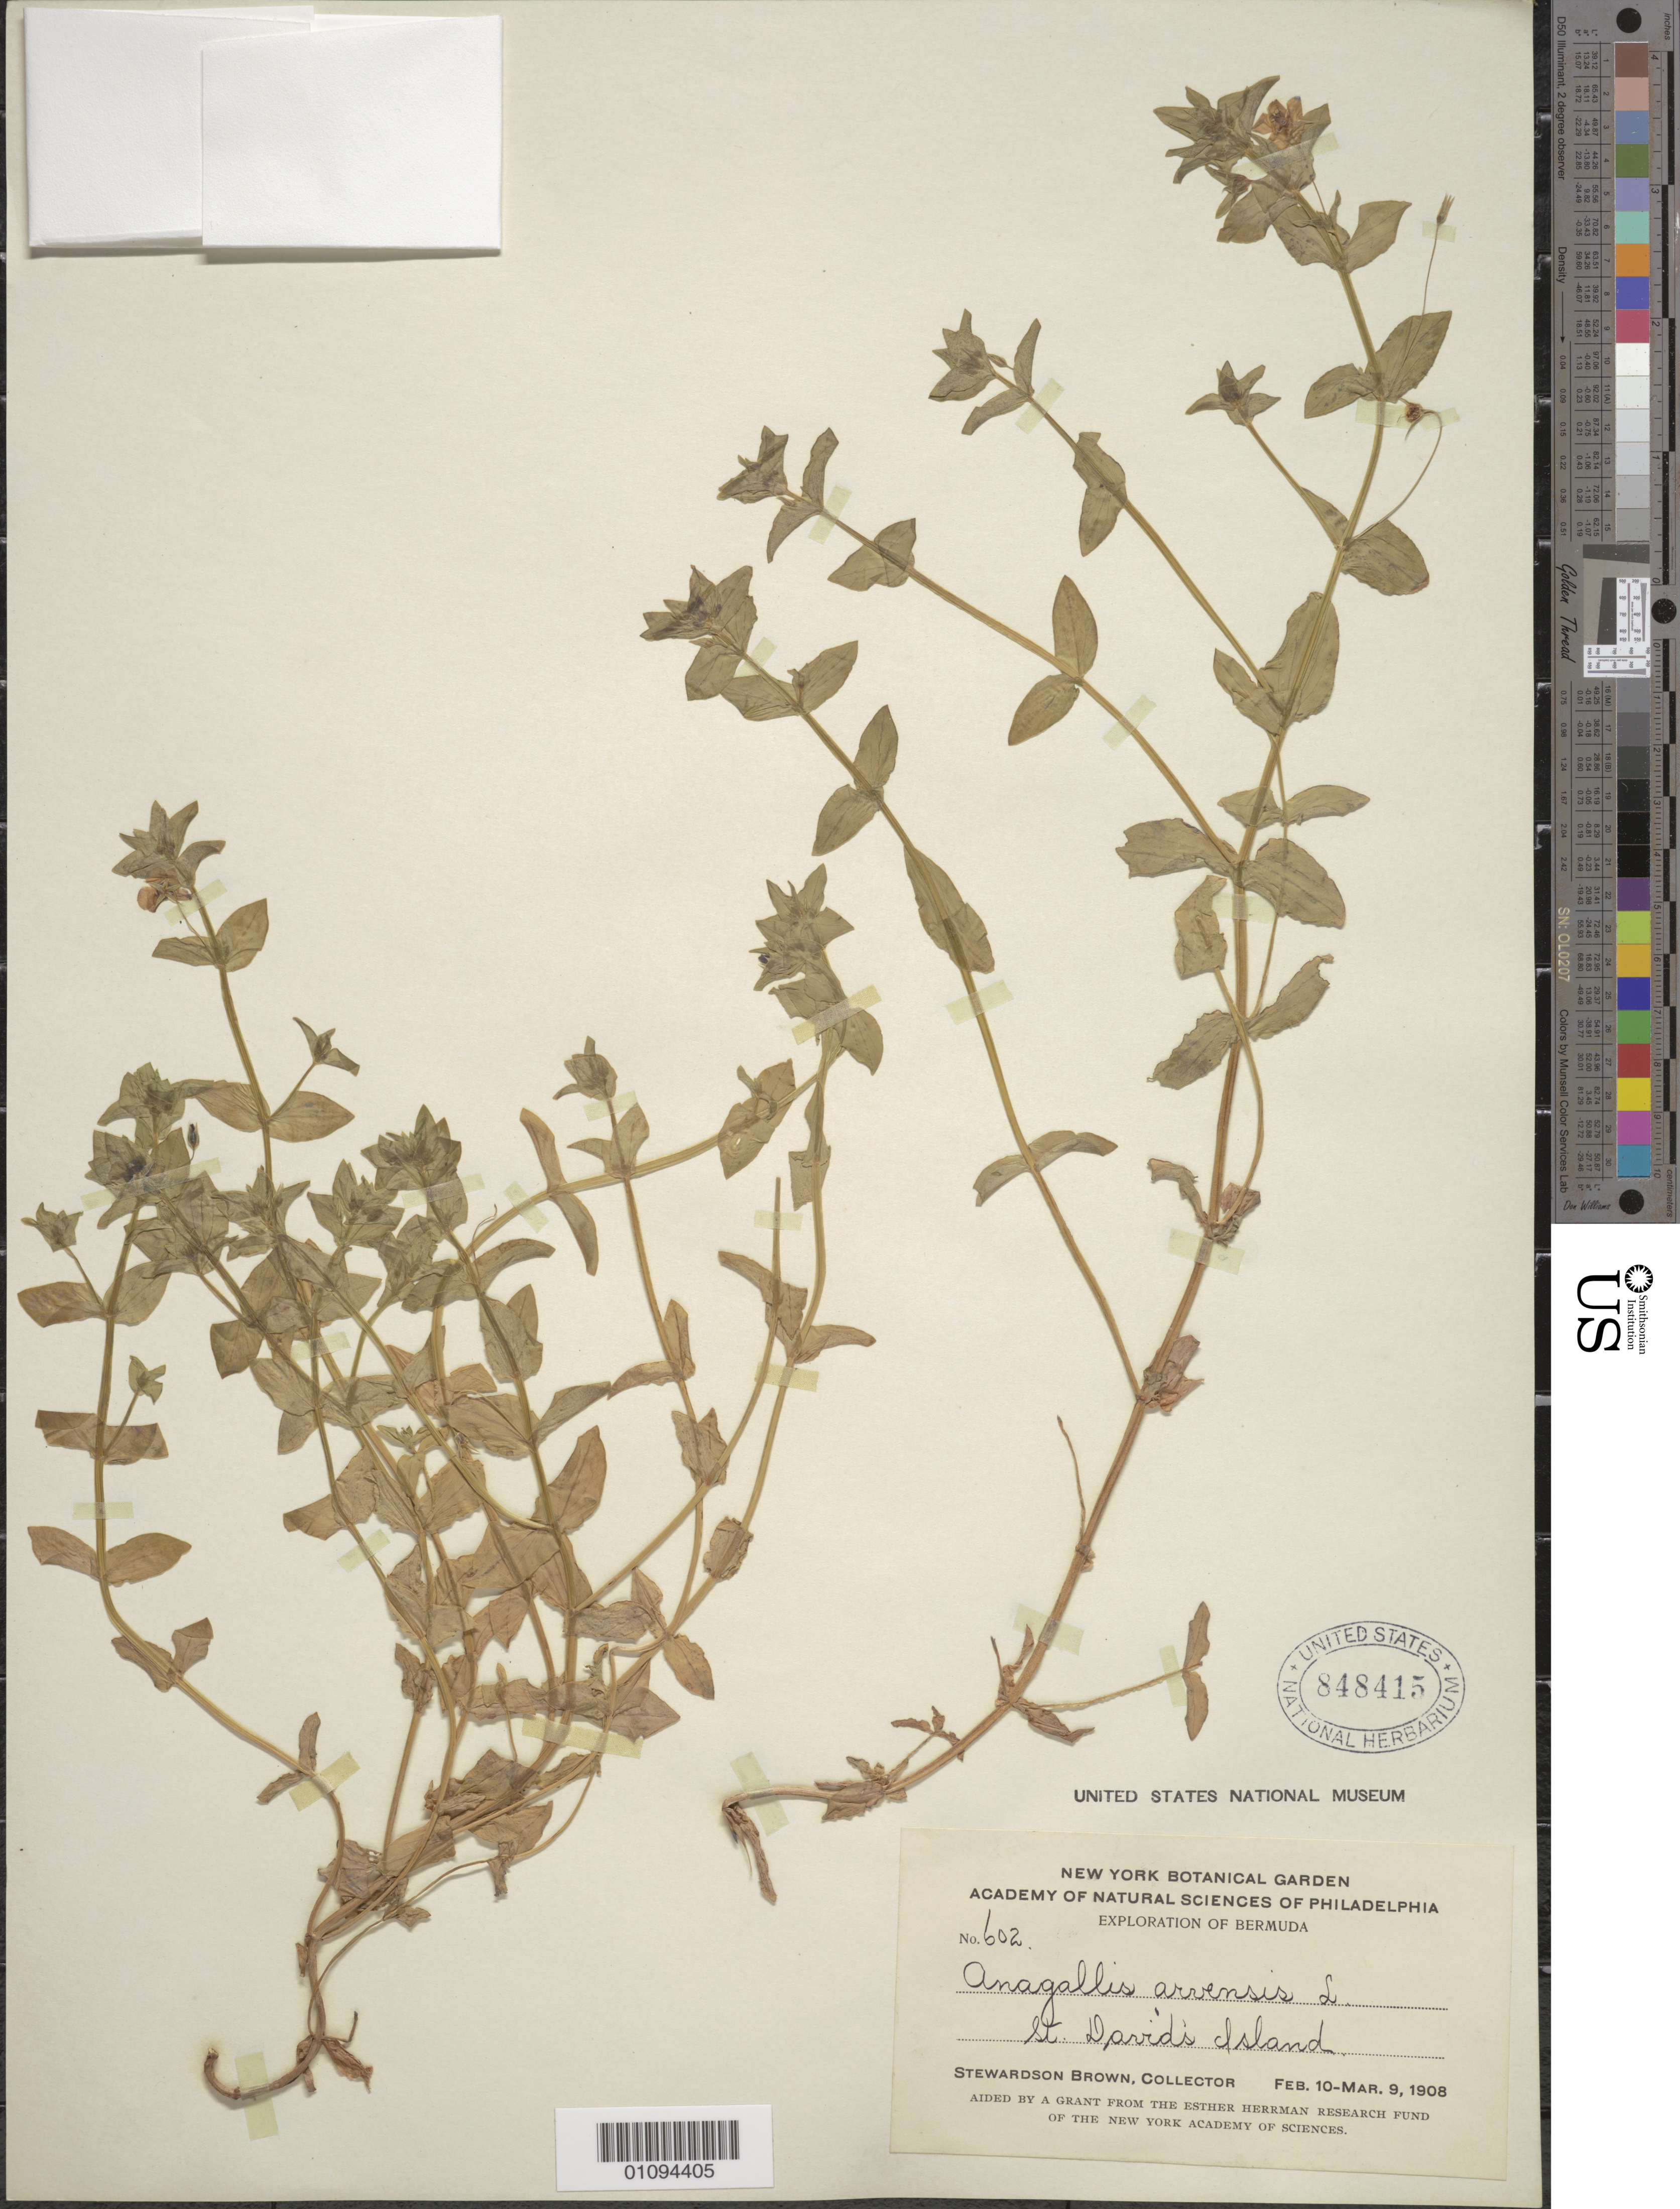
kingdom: Plantae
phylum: Tracheophyta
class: Magnoliopsida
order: Ericales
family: Primulaceae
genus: Anagallis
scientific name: Anagallis arvensis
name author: L.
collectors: S. Brown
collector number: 602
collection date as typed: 10 Feb 1908 to 09 Mar 1908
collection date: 1908-02-10/1908-03-09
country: Bermuda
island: St. David's I.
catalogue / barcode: US 848415